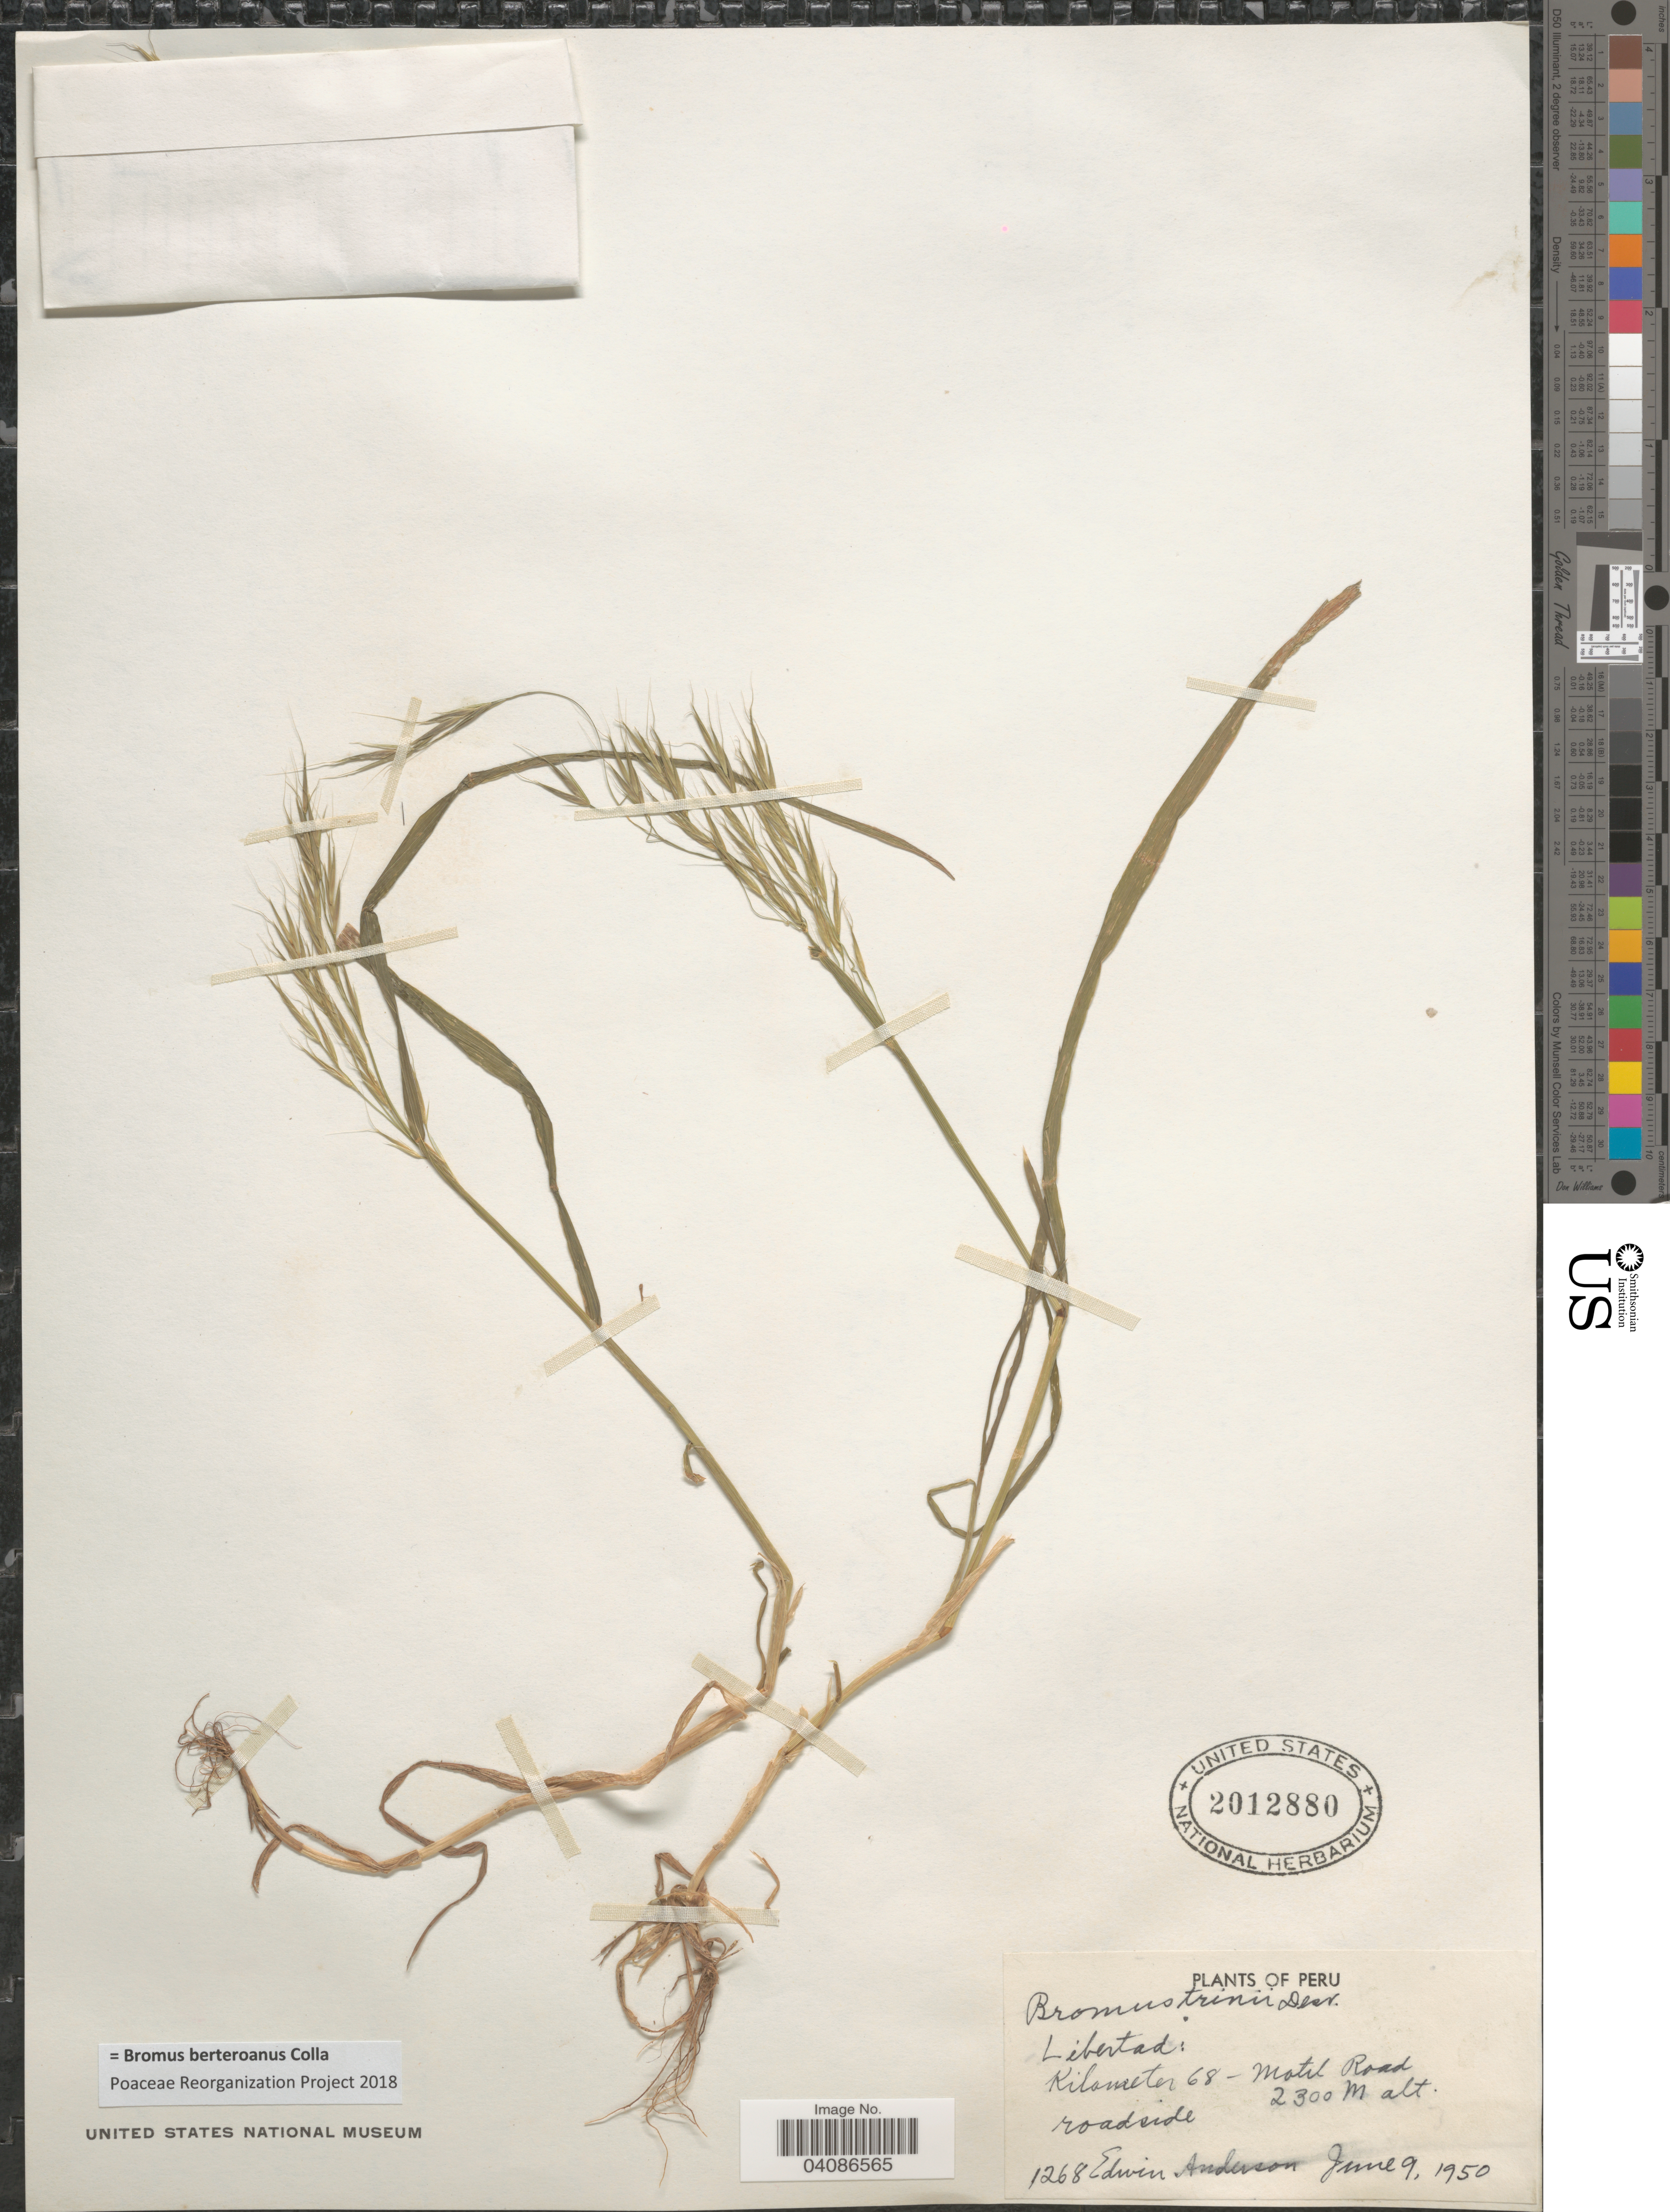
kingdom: Plantae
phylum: Tracheophyta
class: Liliopsida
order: Poales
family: Poaceae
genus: Bromus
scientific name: Bromus berteroanus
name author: Colla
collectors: E. Anderson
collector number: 1268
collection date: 1950-06-09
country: Peru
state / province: La Libertad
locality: Libertad: Kilometer 68 - Motil Road.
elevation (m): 2300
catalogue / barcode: US 2012880